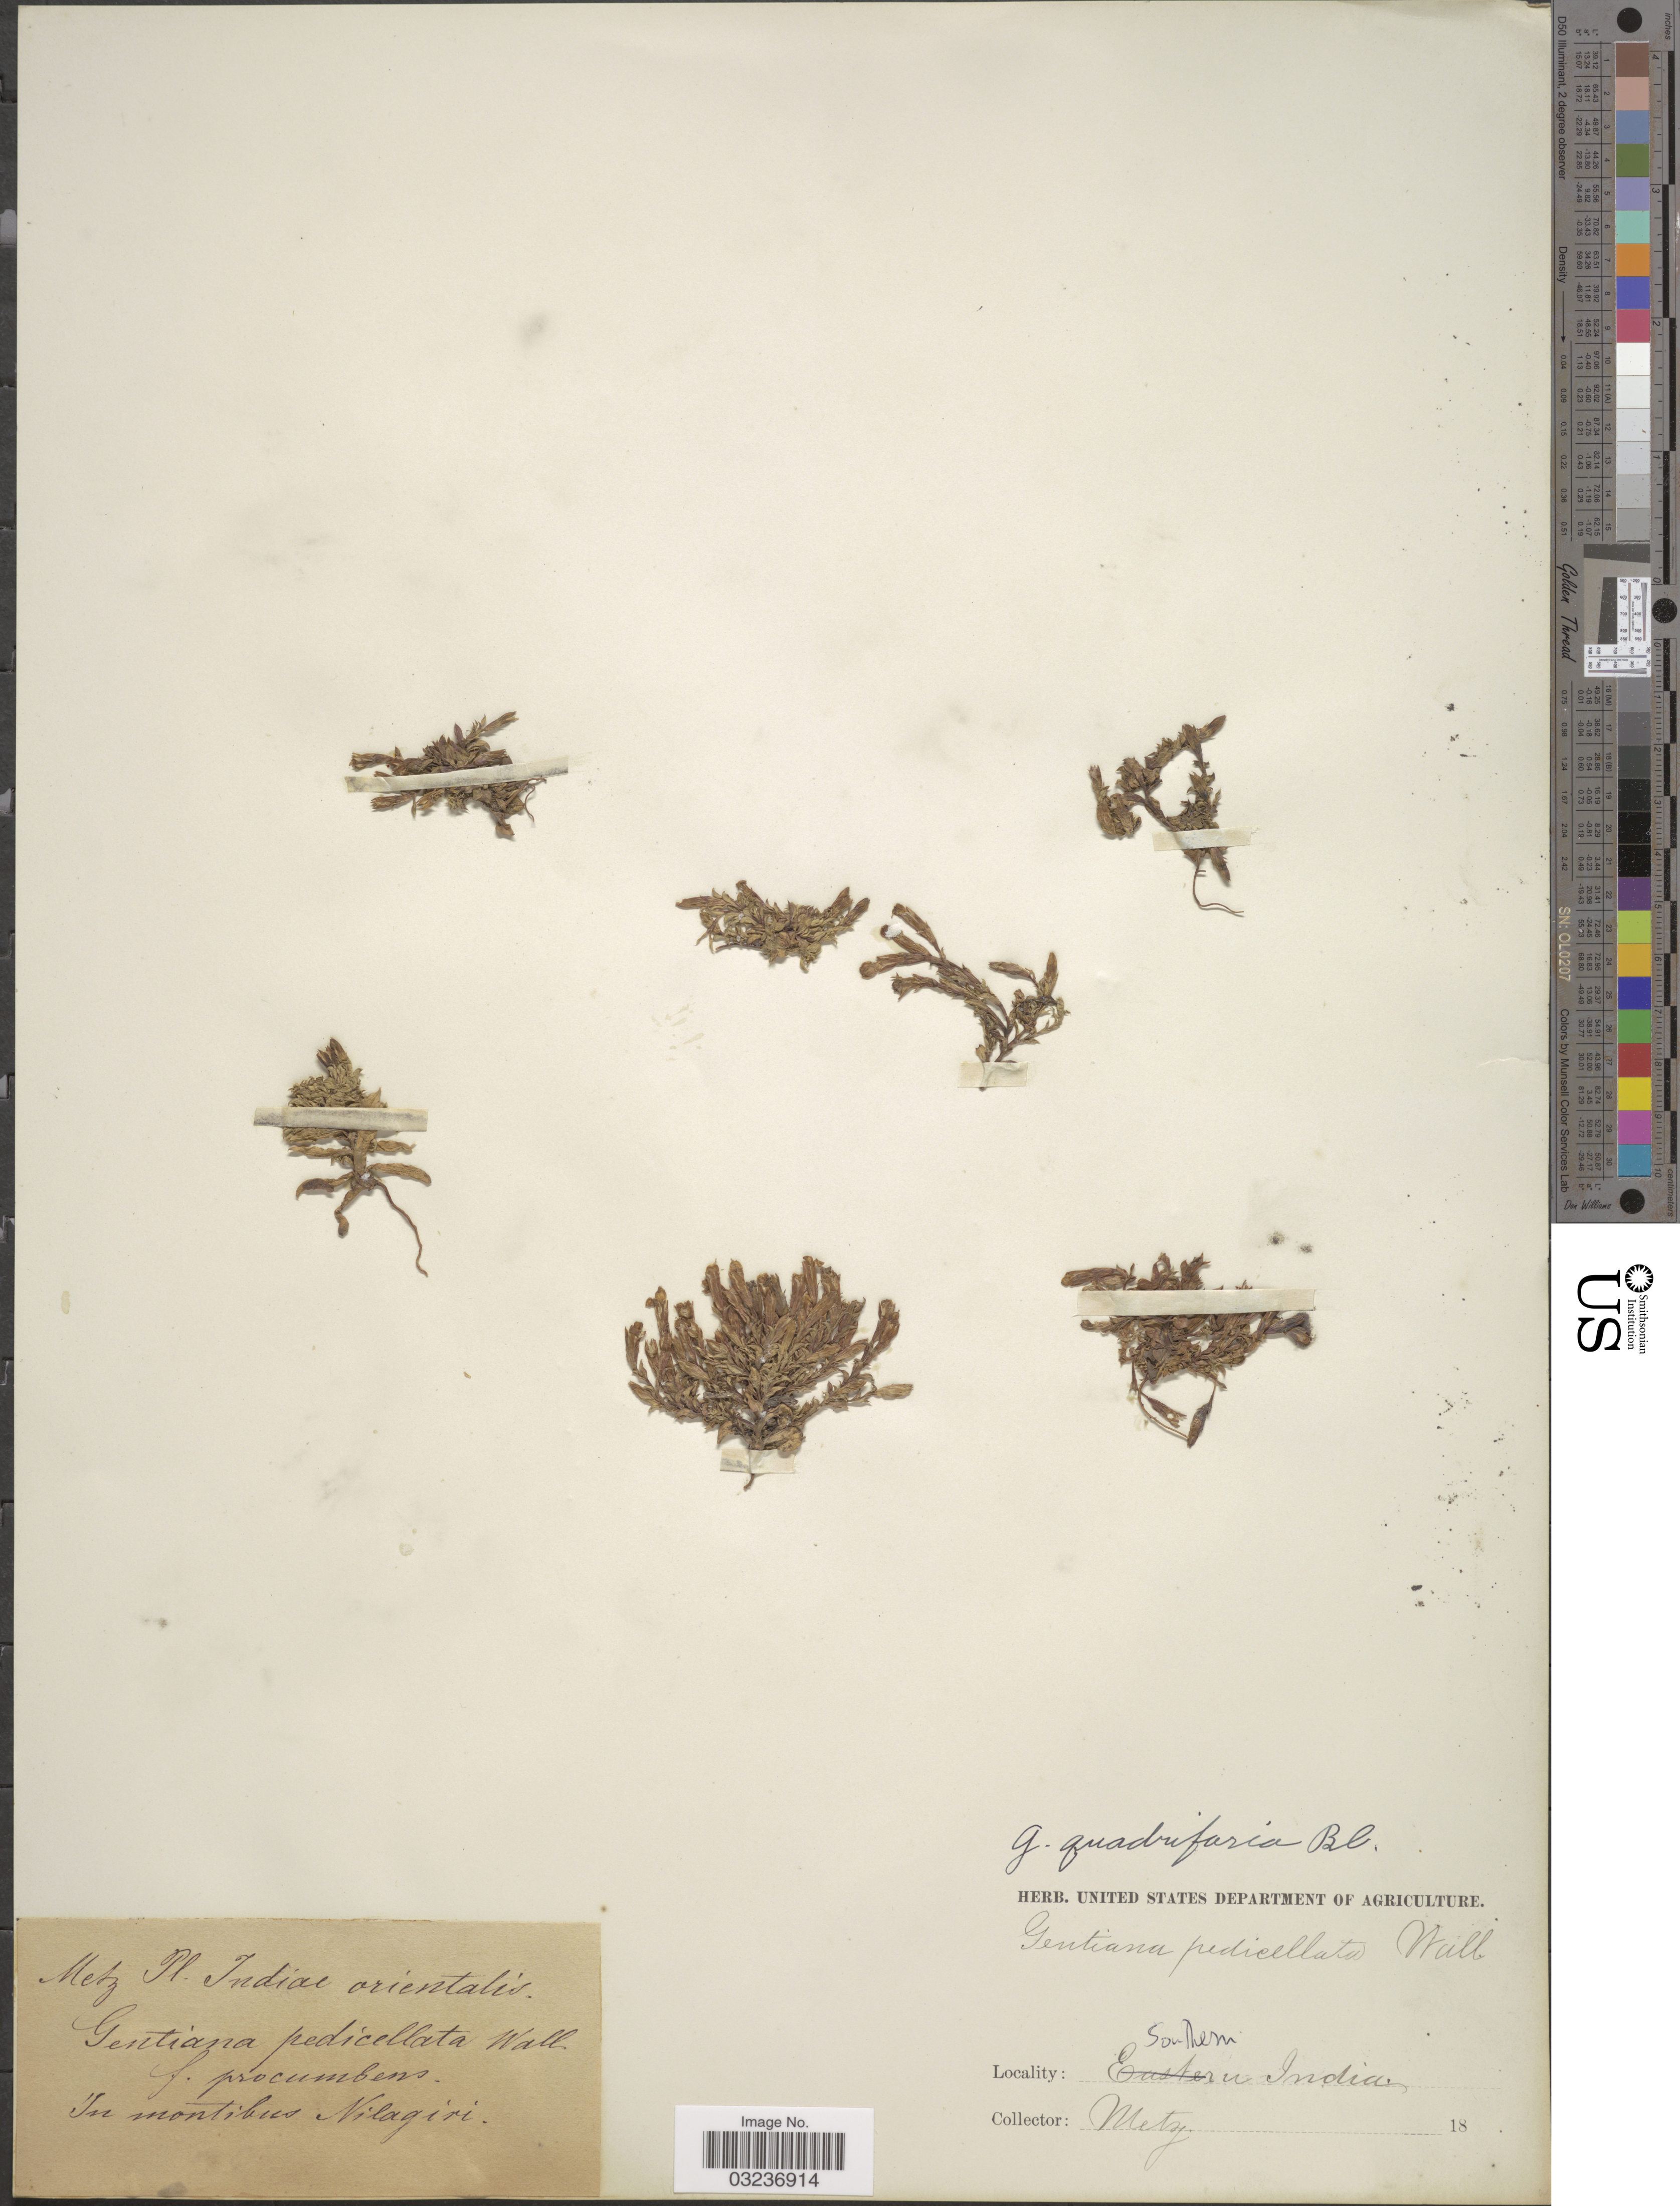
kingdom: Plantae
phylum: Tracheophyta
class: Magnoliopsida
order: Gentianales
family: Gentianaceae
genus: Gentiana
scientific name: Gentiana quadrifaria var. quadrifaria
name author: Blume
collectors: -. Metz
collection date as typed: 18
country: India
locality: In montibus Nilagiri, Southern India.